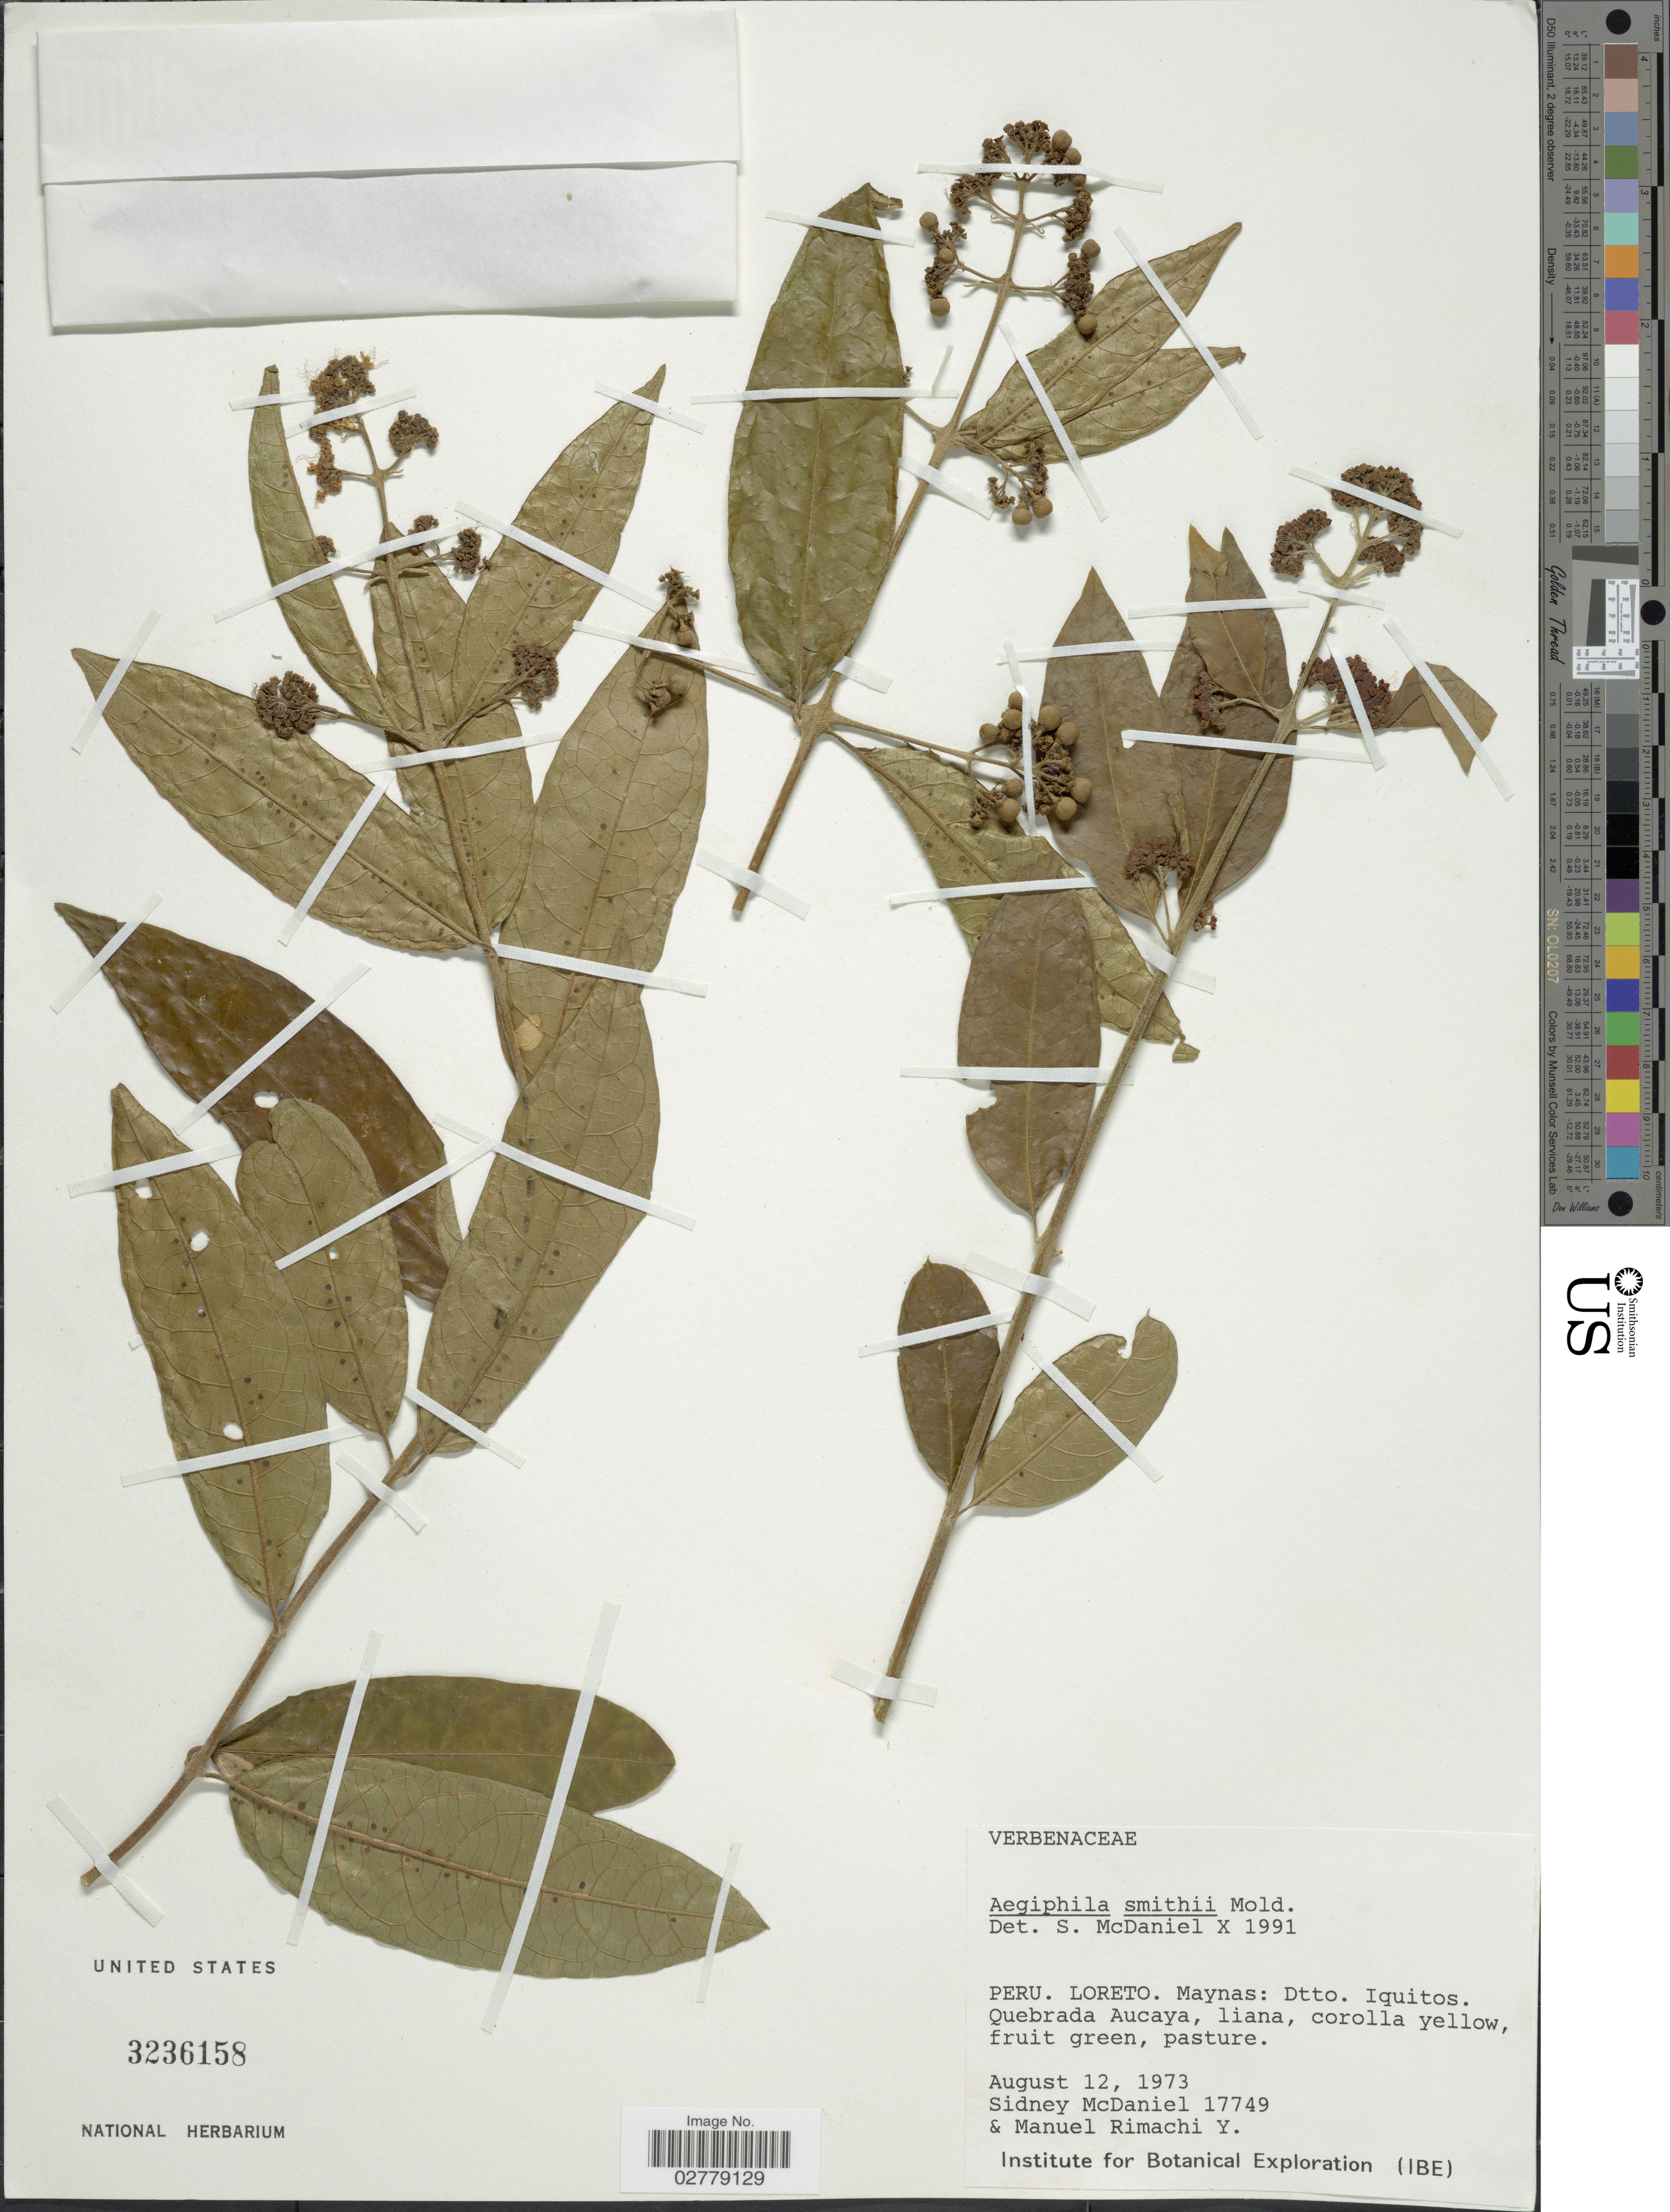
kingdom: Plantae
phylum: Tracheophyta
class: Magnoliopsida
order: Lamiales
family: Lamiaceae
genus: Aegiphila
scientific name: Aegiphila smithii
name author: Moldenke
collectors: S. McDaniel & M. Rimachi Y.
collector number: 17749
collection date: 1973-08-12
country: Peru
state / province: Loreto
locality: Maynas, Dtto. Iquitos, Quebrada Aucaya.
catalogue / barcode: US 3236158